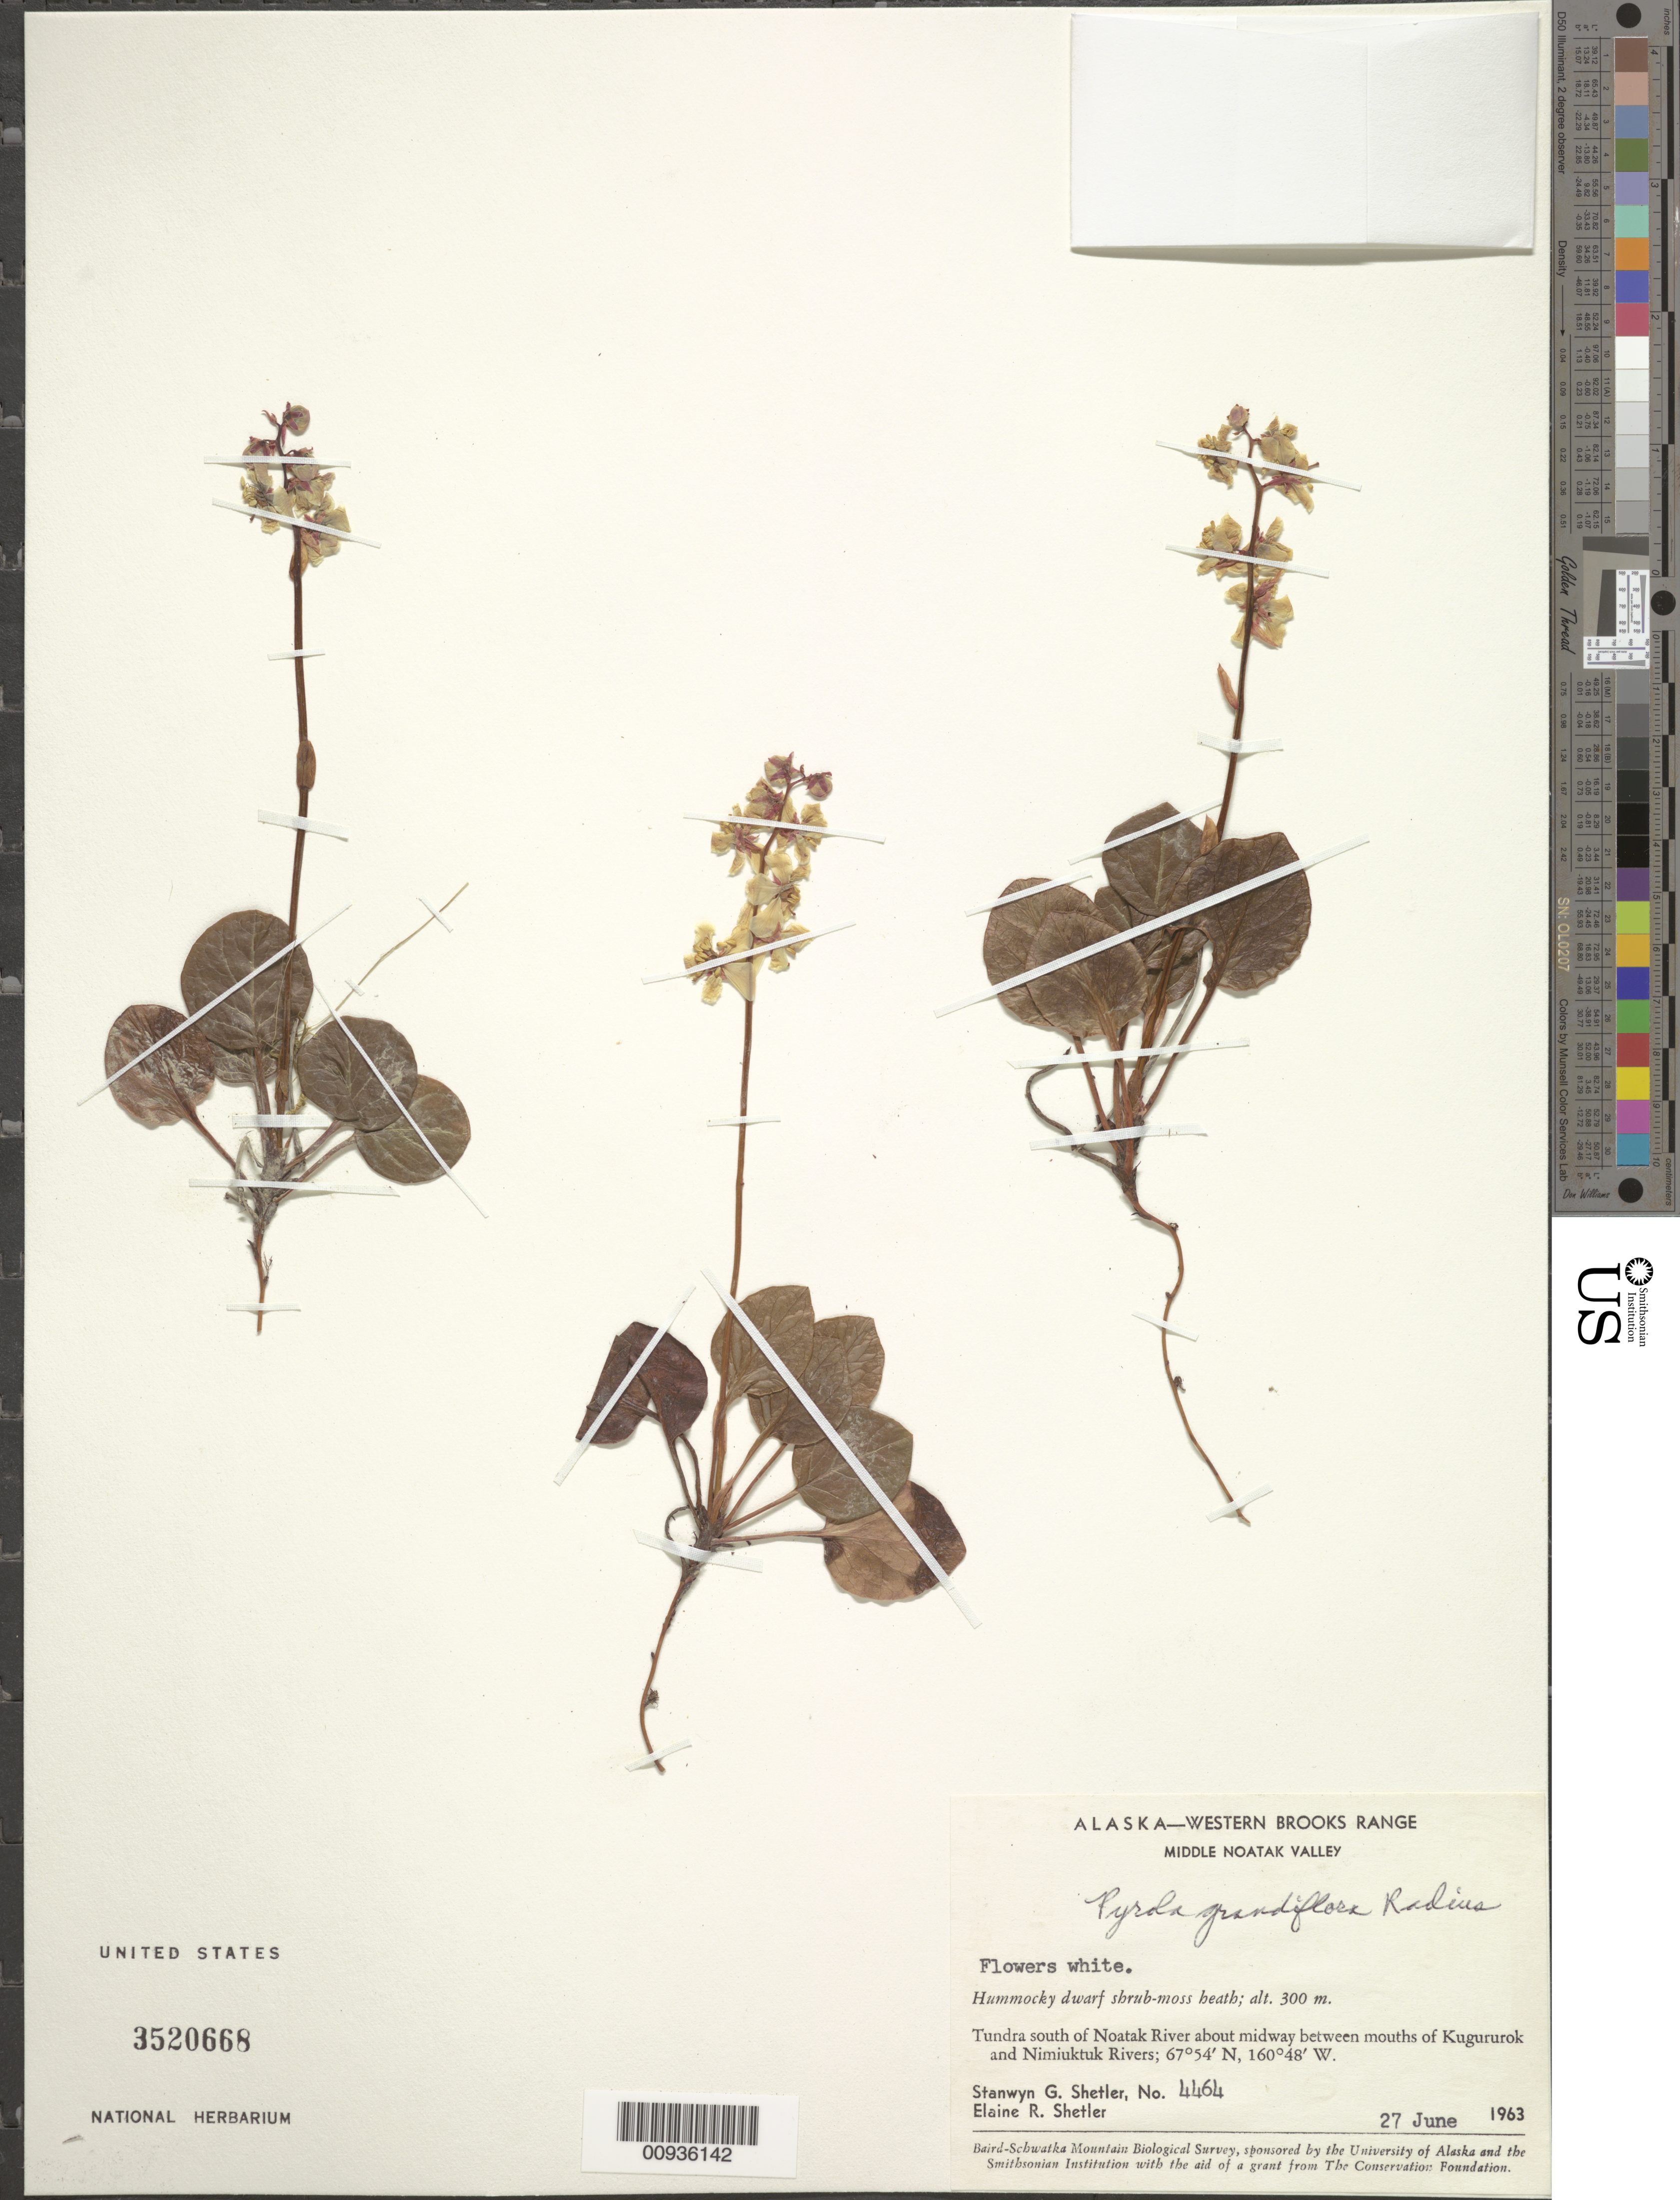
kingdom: Plantae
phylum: Tracheophyta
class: Magnoliopsida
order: Ericales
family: Ericaceae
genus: Pyrola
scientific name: Pyrola grandiflora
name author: Radius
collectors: S. Shetler & E. R. Shetler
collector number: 4464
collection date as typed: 27 Jun 1963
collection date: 1963-06-27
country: United States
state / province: Alaska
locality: S of Noatak River about midway between mouths of Kugururok and Nimiuktuk Rivers. Western Brooks Range, Middle Noatak Valley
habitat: Tundra. Hummocky dwarf shrub-moss heath.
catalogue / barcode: US 3520668